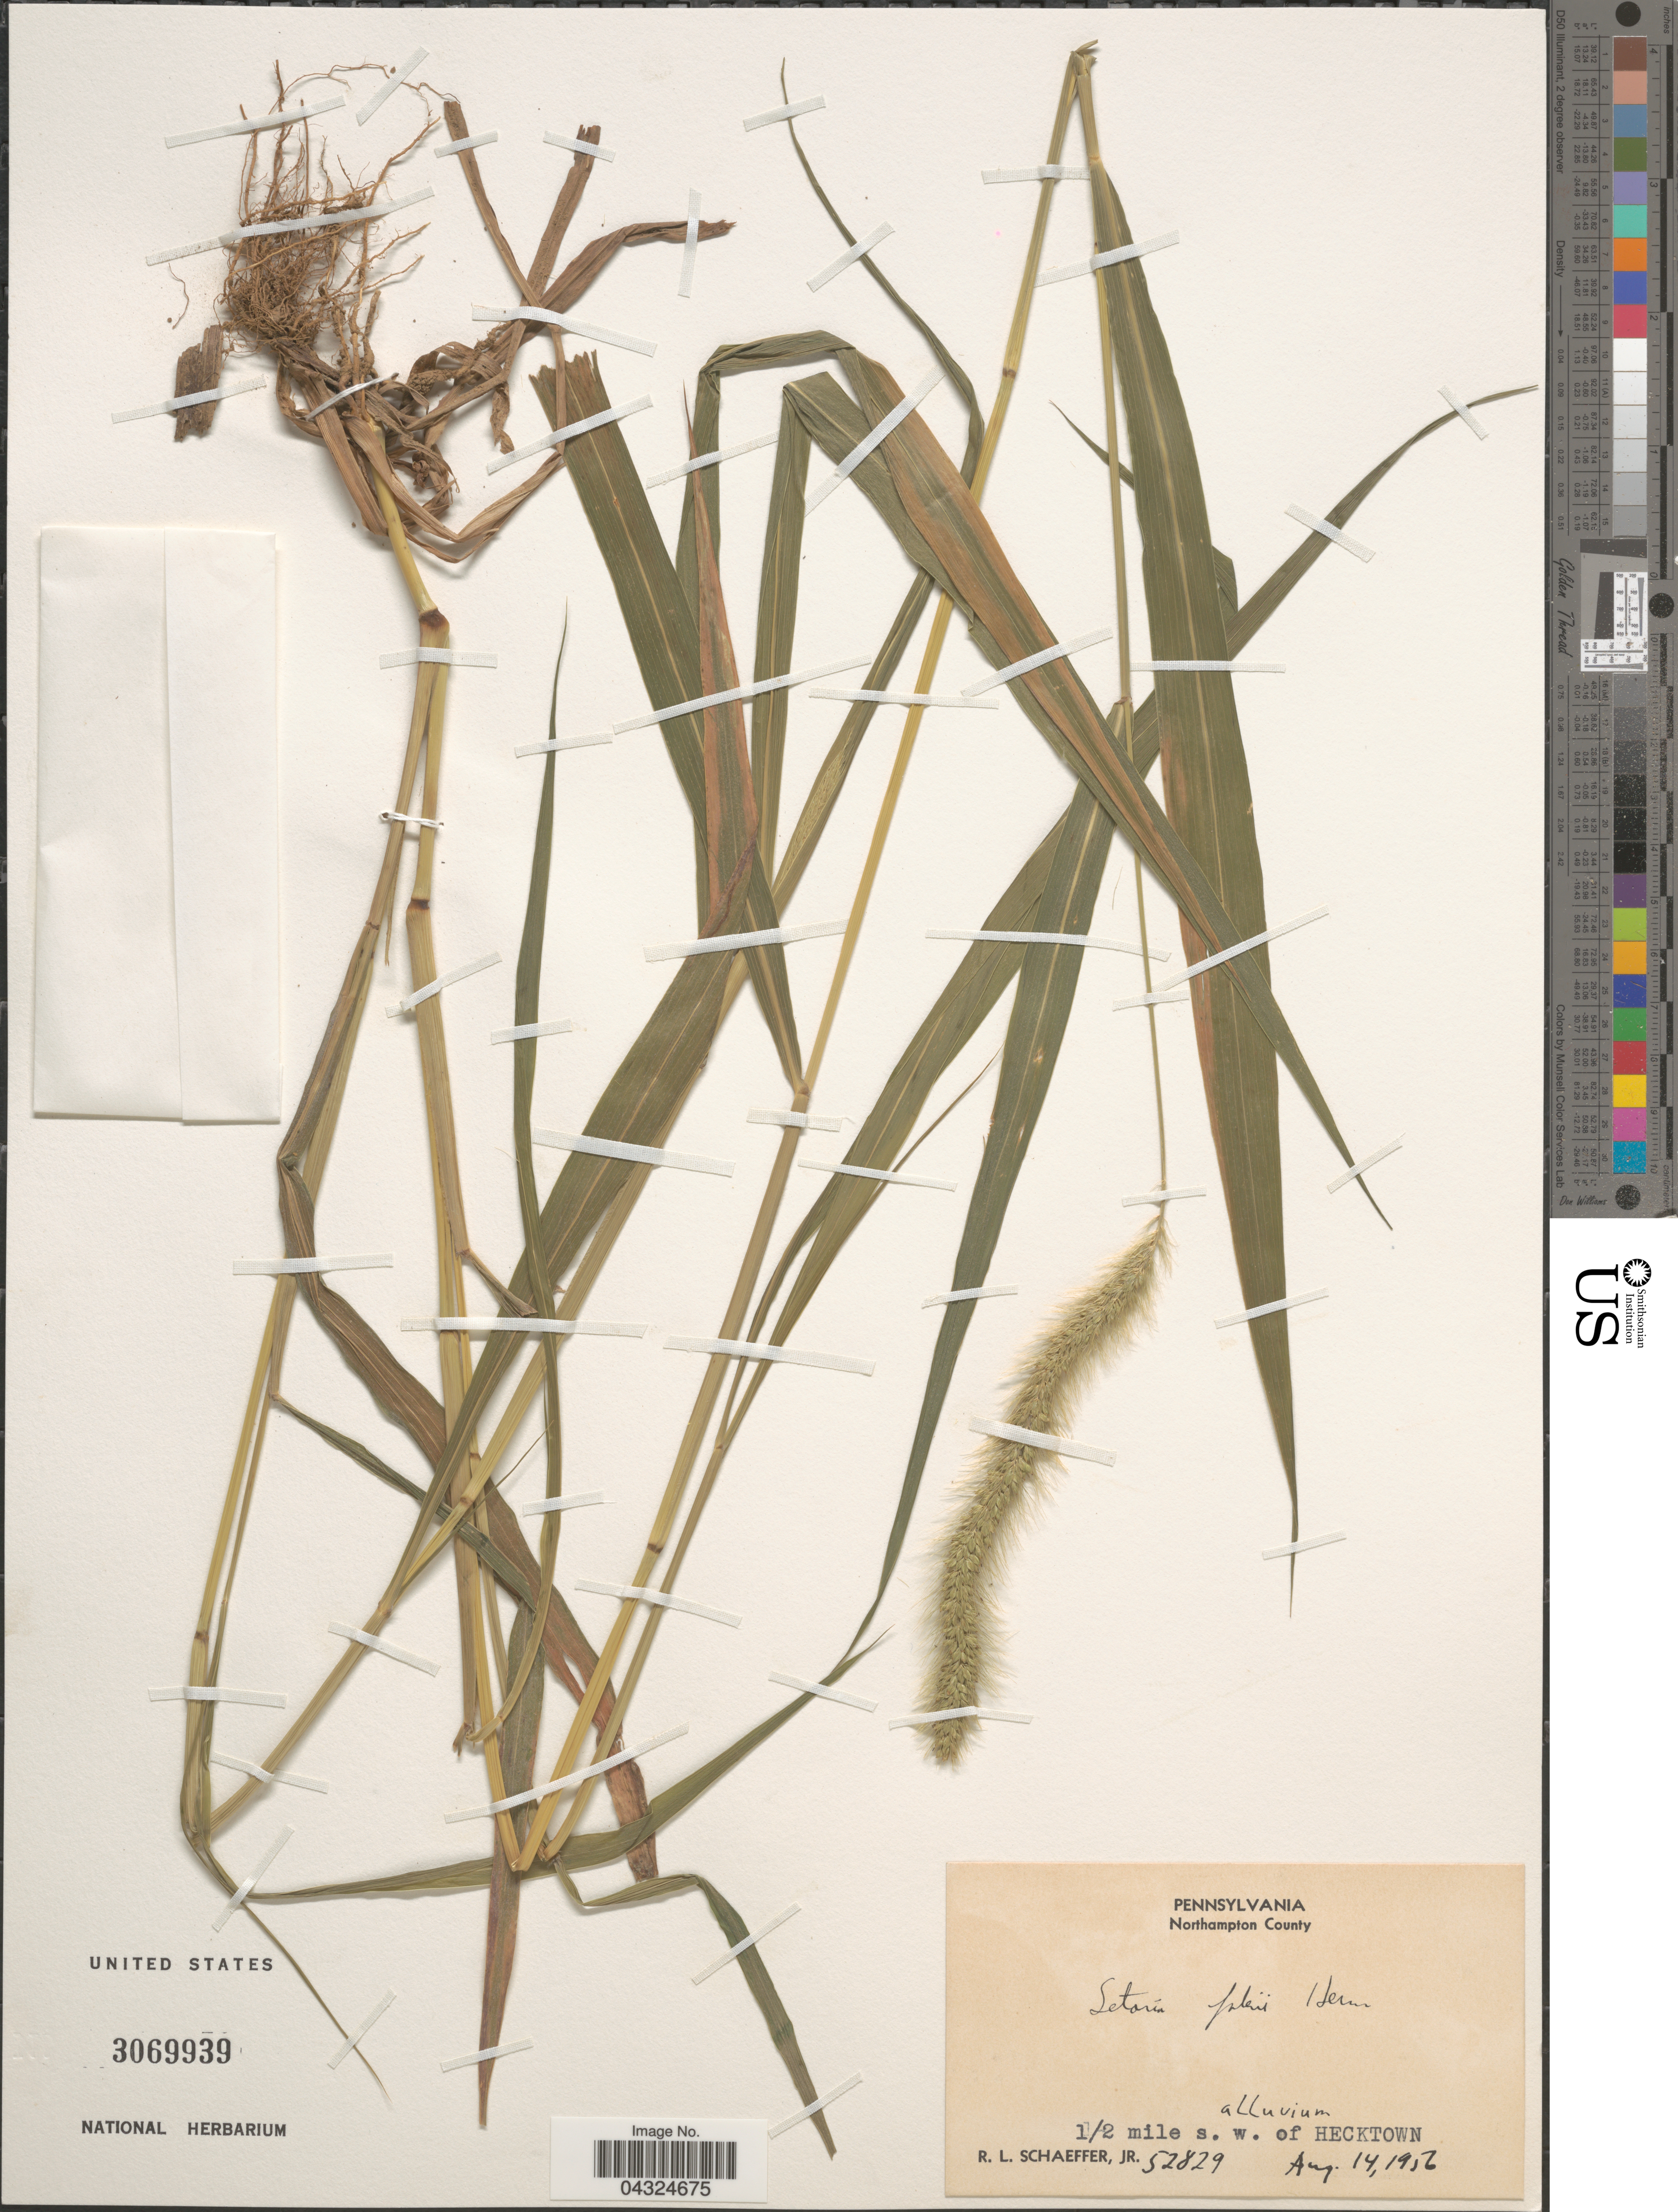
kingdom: Plantae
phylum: Tracheophyta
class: Liliopsida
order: Poales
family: Poaceae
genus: Setaria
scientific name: Setaria faberi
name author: R.A.W. Herrm.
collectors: R. L. Schaeffer Jr.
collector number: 52829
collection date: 1956-08-14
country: United States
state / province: Pennsylvania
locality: Northampton County. ½ mile s.w. of Hecktown.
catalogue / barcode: US 3069939